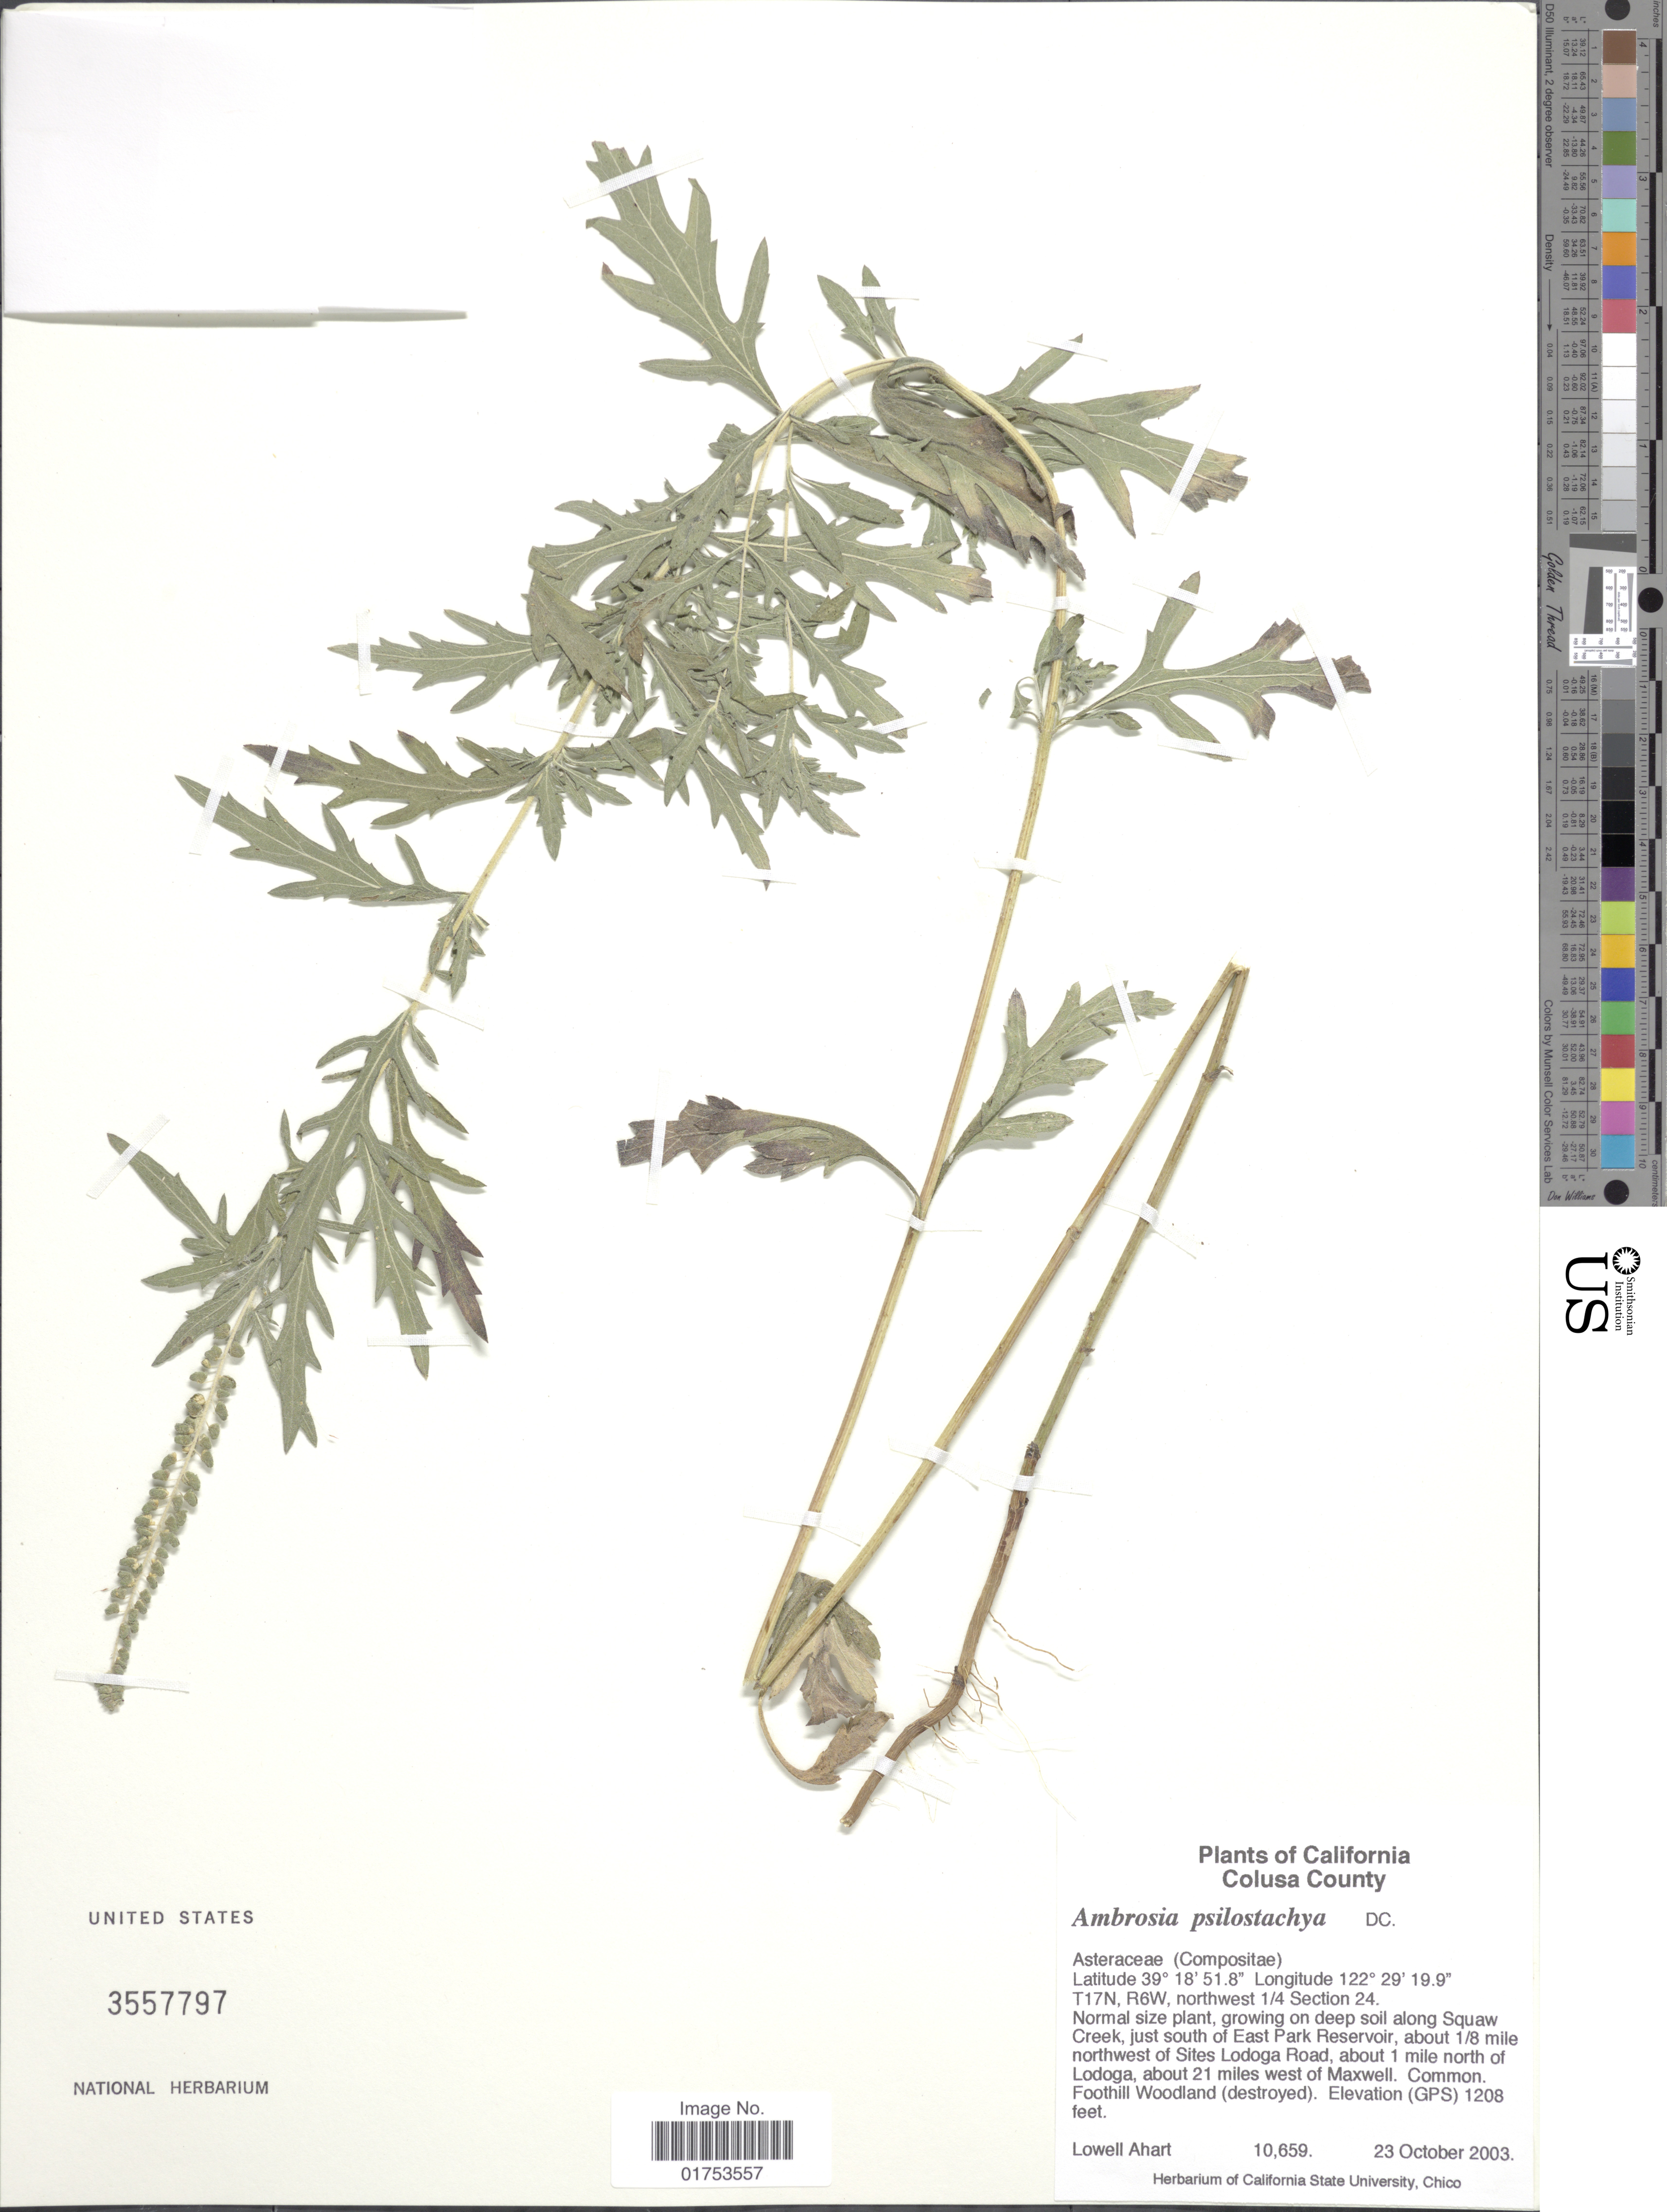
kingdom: Plantae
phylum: Tracheophyta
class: Magnoliopsida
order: Asterales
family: Asteraceae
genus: Ambrosia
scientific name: Ambrosia psilostachya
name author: DC.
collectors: L. Ahart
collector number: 10659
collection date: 2003-10-23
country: United States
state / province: California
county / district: Colusa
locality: Colusa County, T17N, R6W, northwest 1/4 Section 24. along Squaw Creek, just south of East Park Reservoir, about 1/8 mile norhtwest of Sites Lodoga Road, about 1 mile north of Lodoga, about 21 miles west of Maxwell, Foothill Woodland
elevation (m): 368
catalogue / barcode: US 3557797